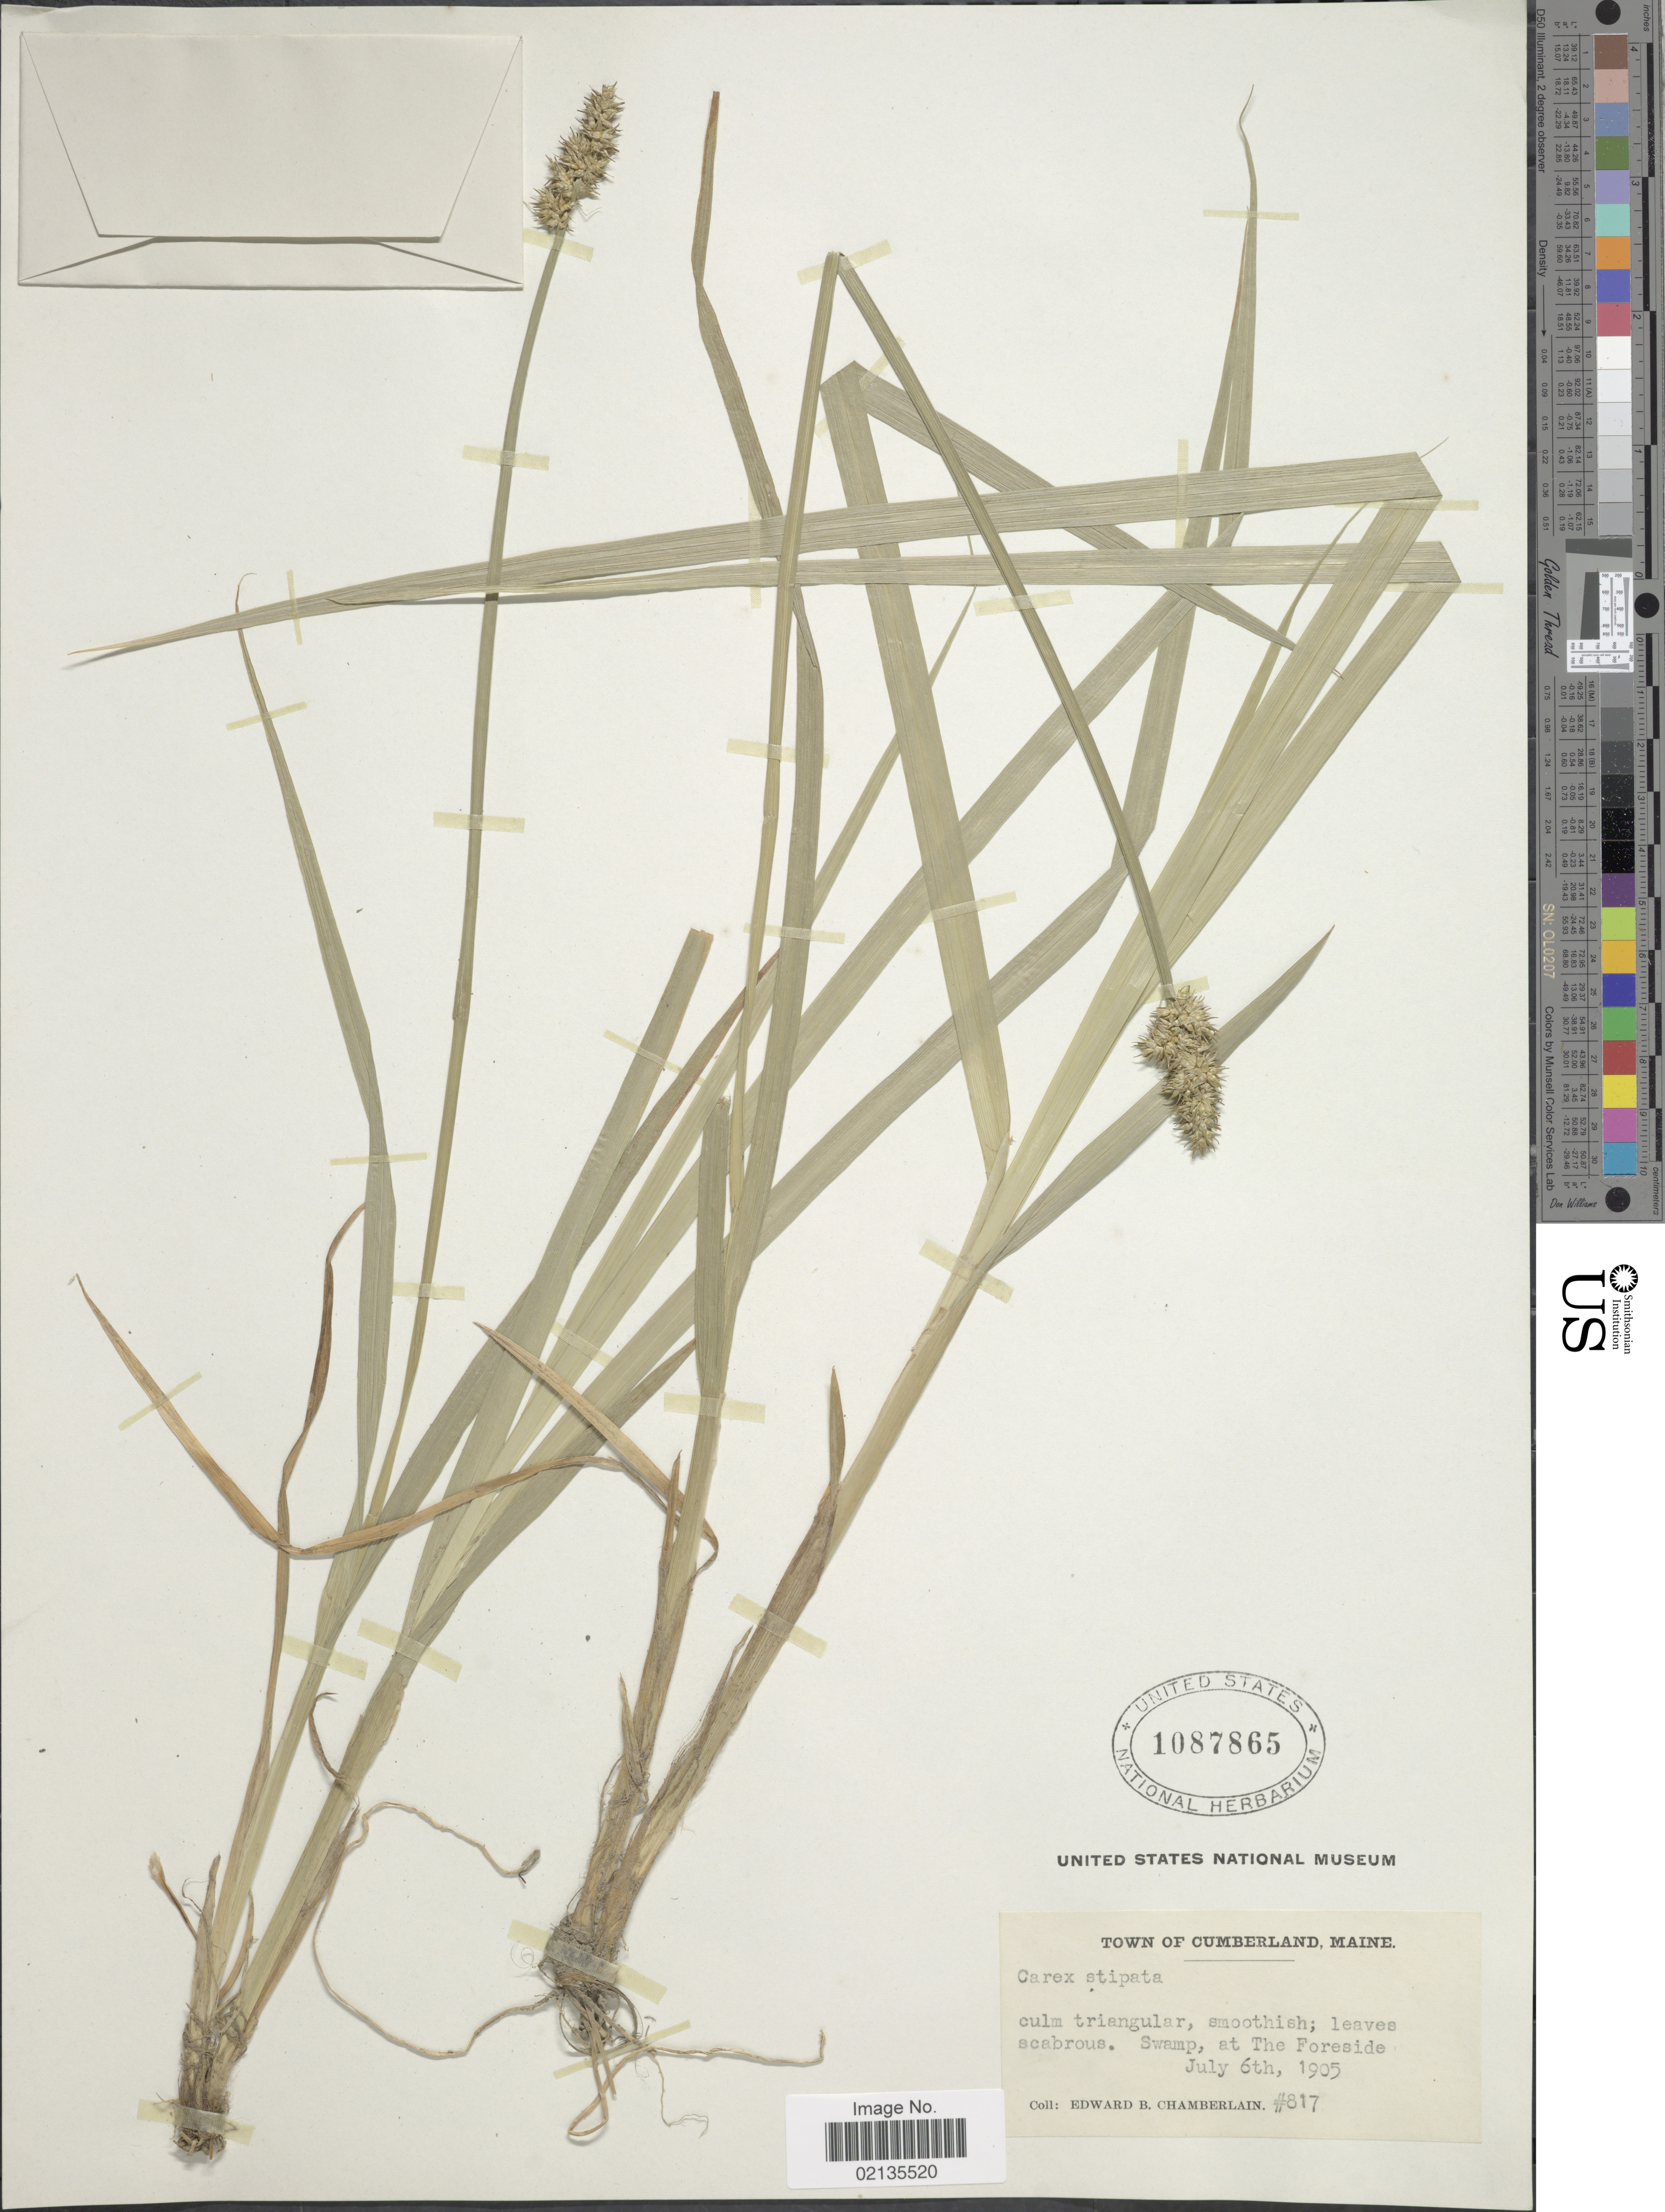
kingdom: Plantae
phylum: Tracheophyta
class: Liliopsida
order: Poales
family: Cyperaceae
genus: Carex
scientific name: Carex stipata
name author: Muhl. ex Willd.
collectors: E. Chamberlain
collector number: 817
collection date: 1905-07-06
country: United States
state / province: Maine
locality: Town of Cumberland, swamp, at the Fortside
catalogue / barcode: US 1087865